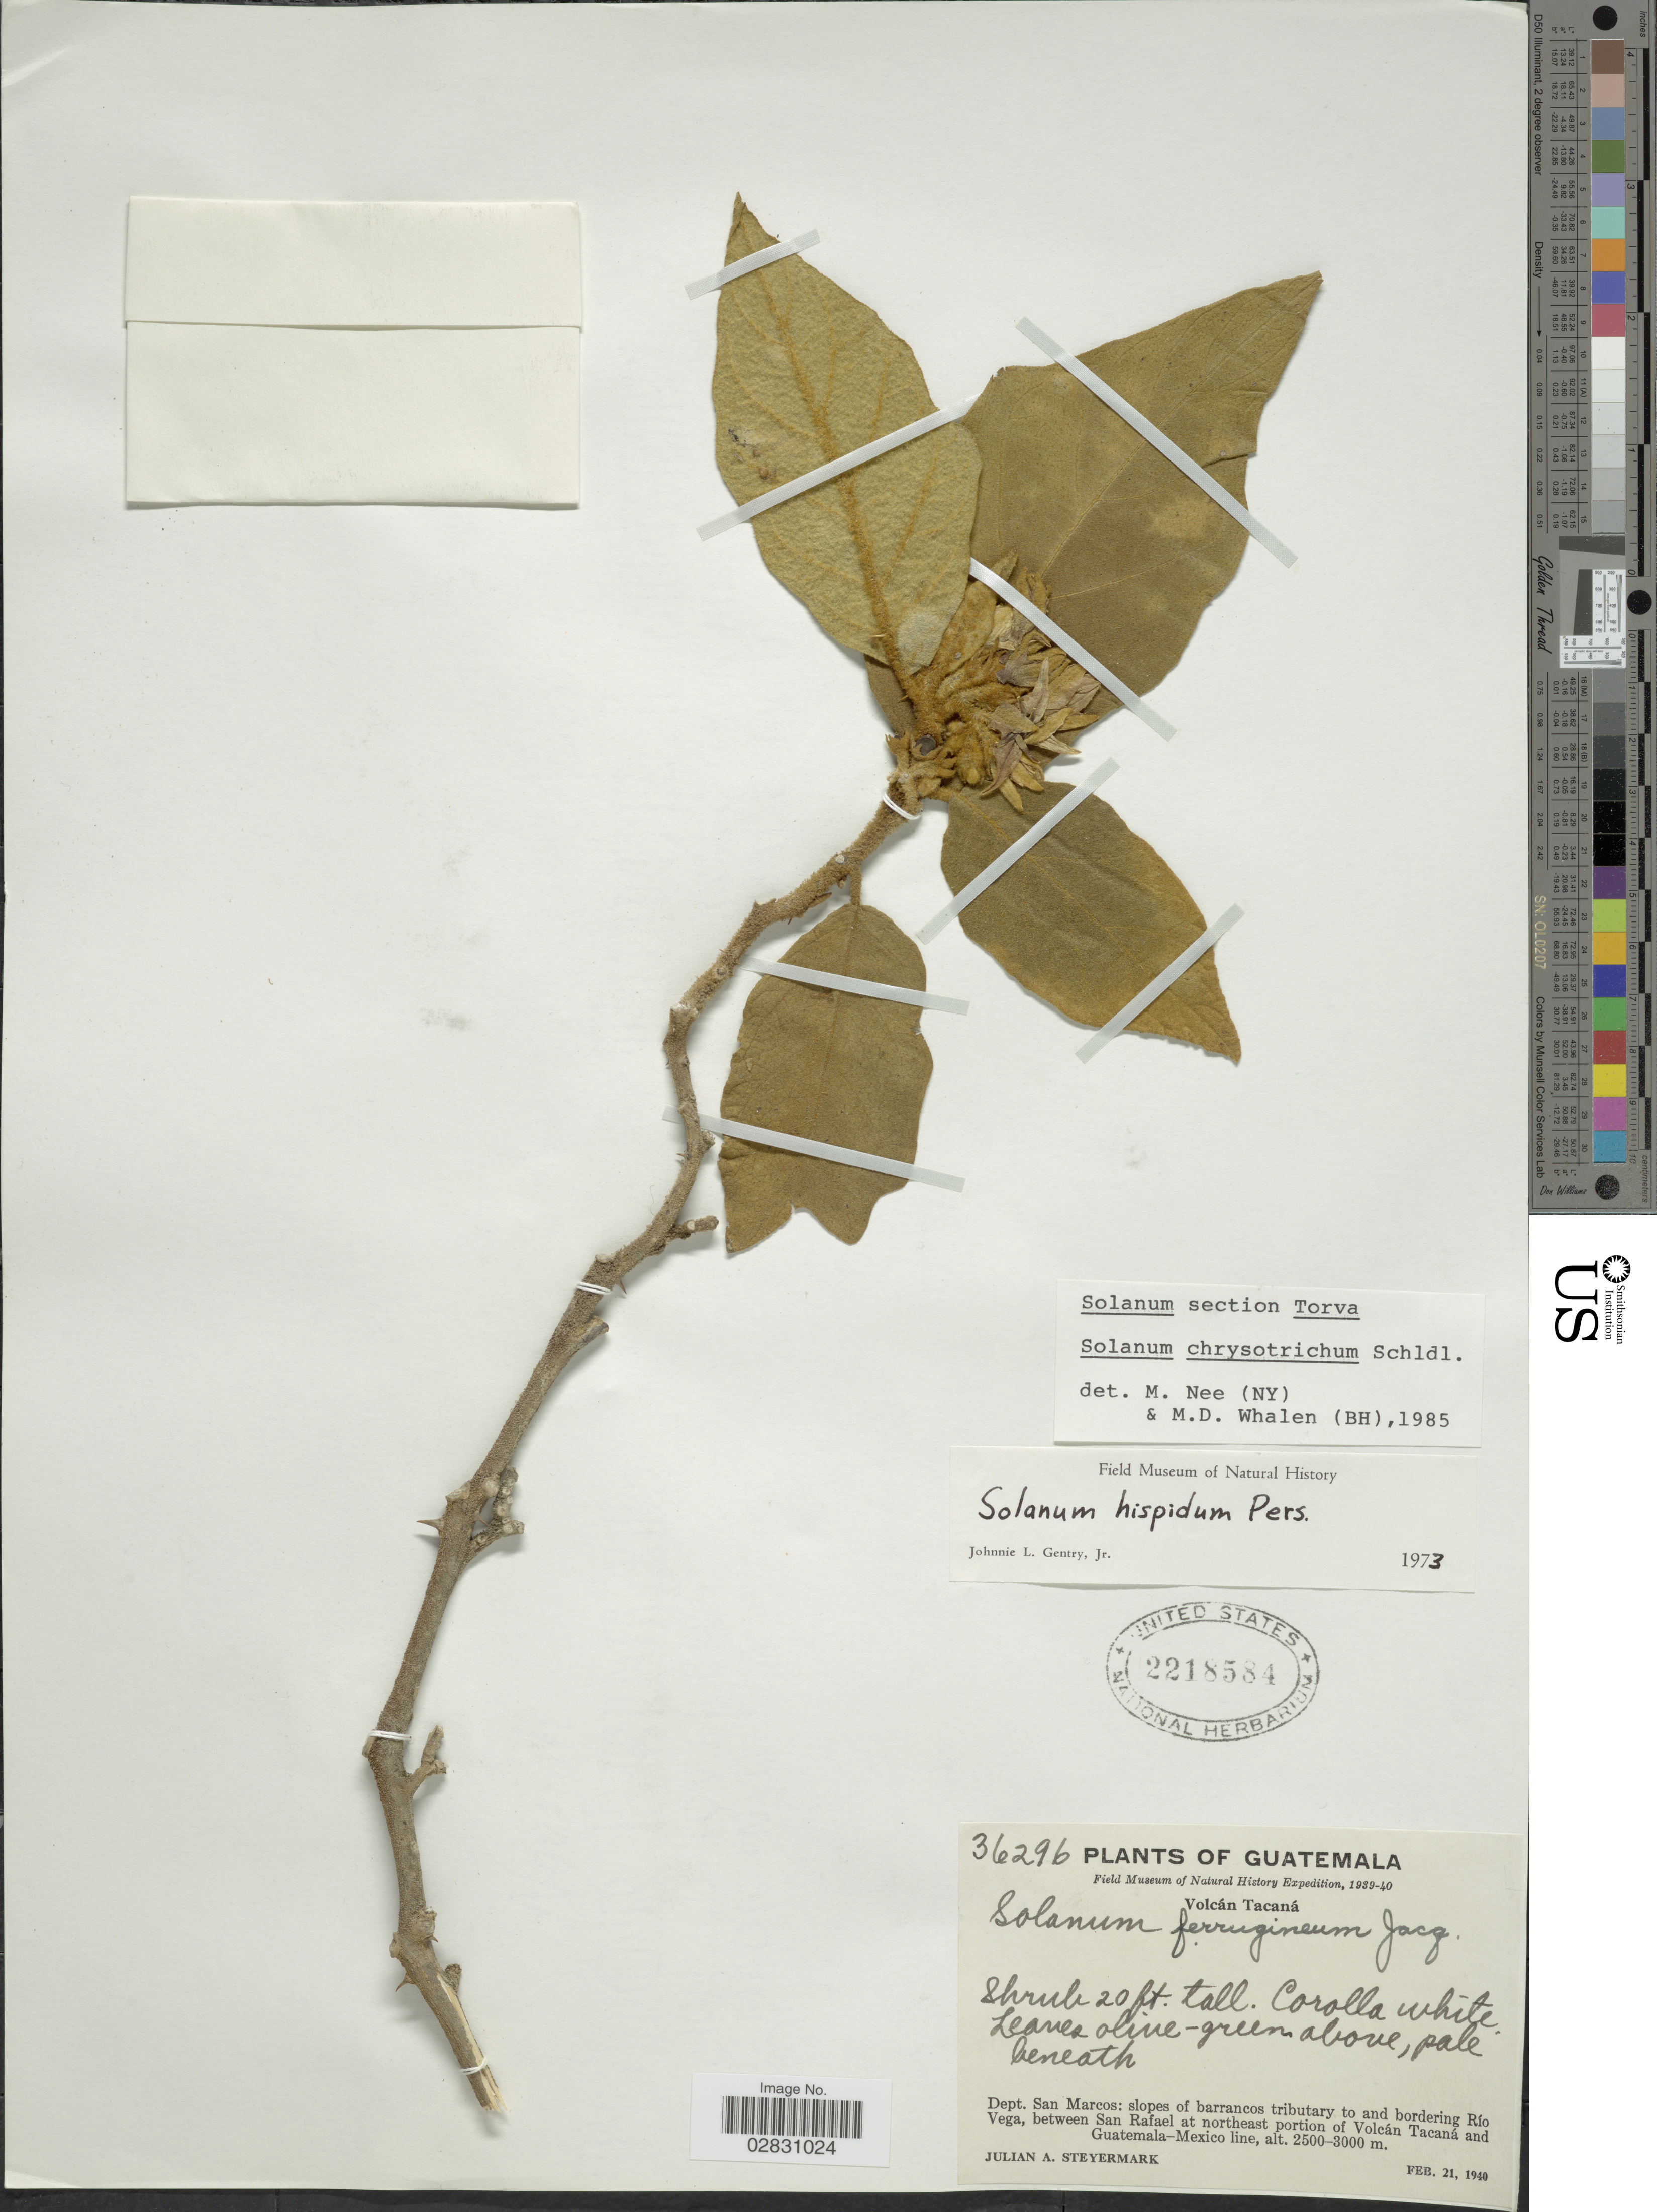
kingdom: Plantae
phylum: Tracheophyta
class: Magnoliopsida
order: Solanales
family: Solanaceae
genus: Solanum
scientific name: Solanum chrysotrichum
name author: Schltdl.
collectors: J. Steyermark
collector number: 36296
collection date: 1940-02-21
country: Guatemala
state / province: San Marcos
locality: Volcán Tacaná. Dept. San Marcos: slopes of barrancos tributary to and bordering Río Vega, between San Rafael at northeast portion of Volcán Tacaná and Guatemala-Mexico line.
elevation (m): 2500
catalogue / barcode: US 2218584